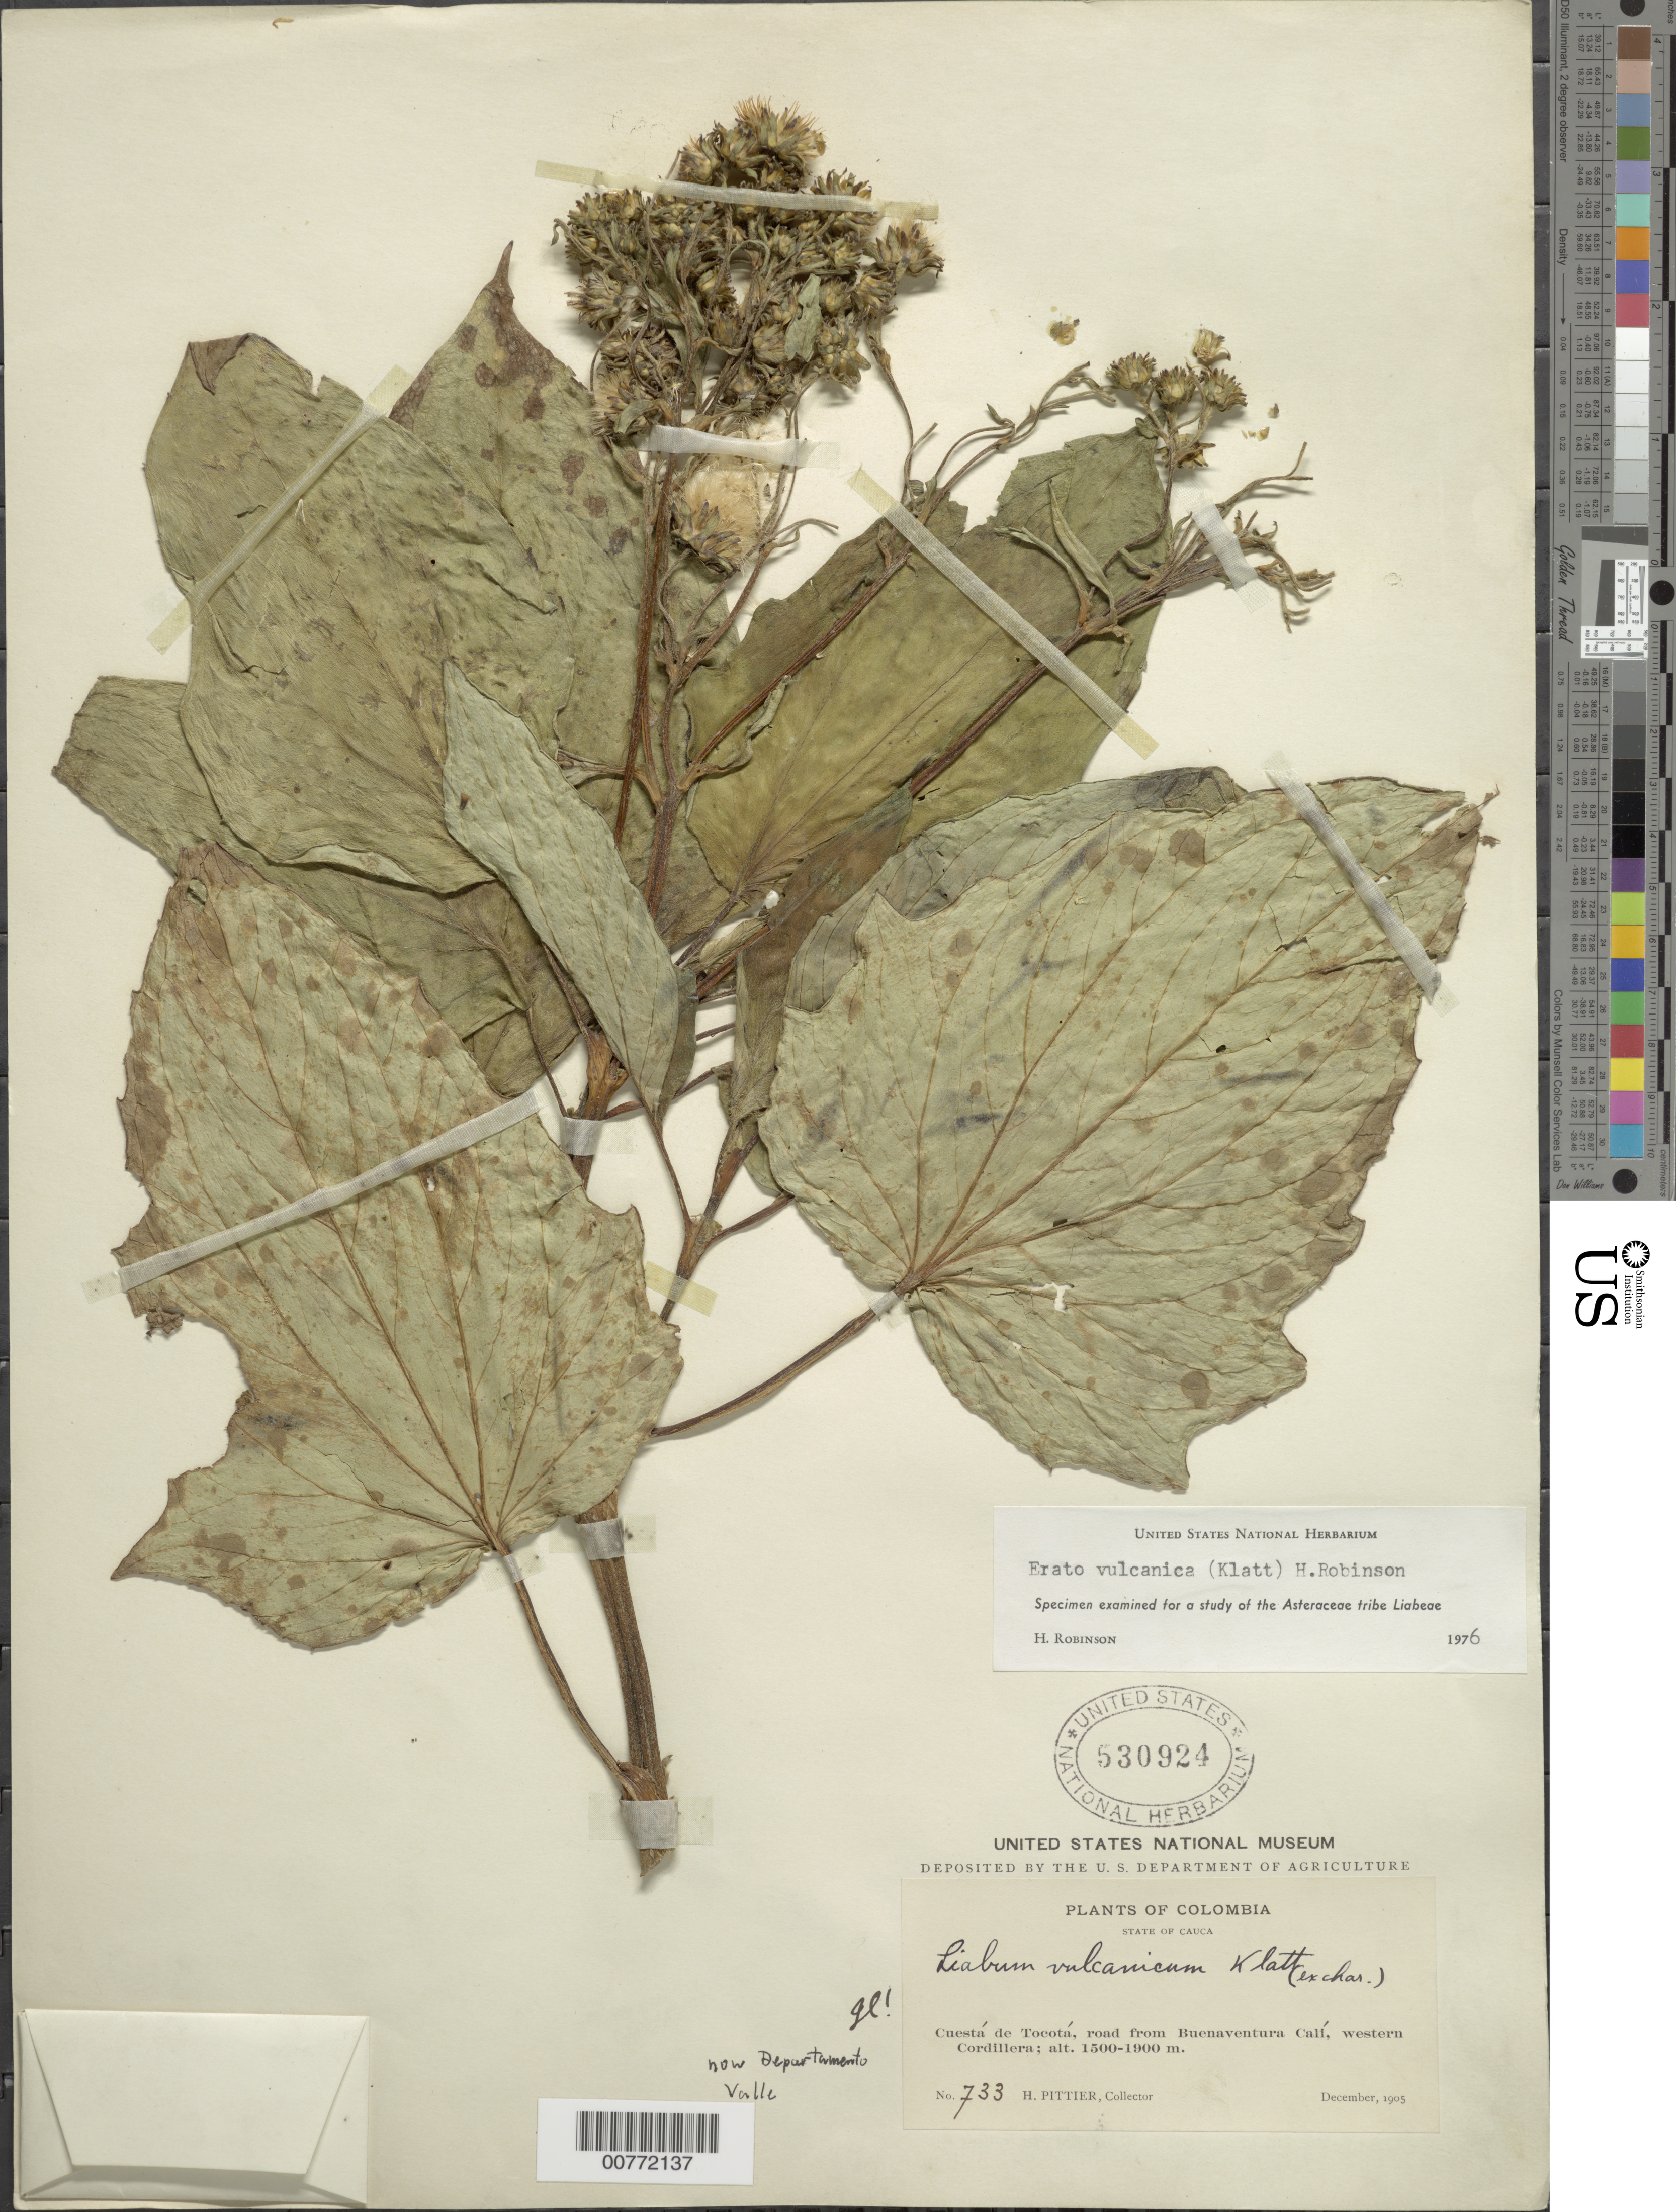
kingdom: Plantae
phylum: Tracheophyta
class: Magnoliopsida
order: Asterales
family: Asteraceae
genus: Erato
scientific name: Erato vulcanica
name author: (Klatt) H. Rob.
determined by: Robinson, Harold E., (US)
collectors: H. F. Pittier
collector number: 733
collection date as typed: December 1905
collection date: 1905-12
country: Colombia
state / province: Valle del Cauca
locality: Cuesta de Tocota, rd from Buenaventura Cali, W cordillera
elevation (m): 1500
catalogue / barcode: US 530924